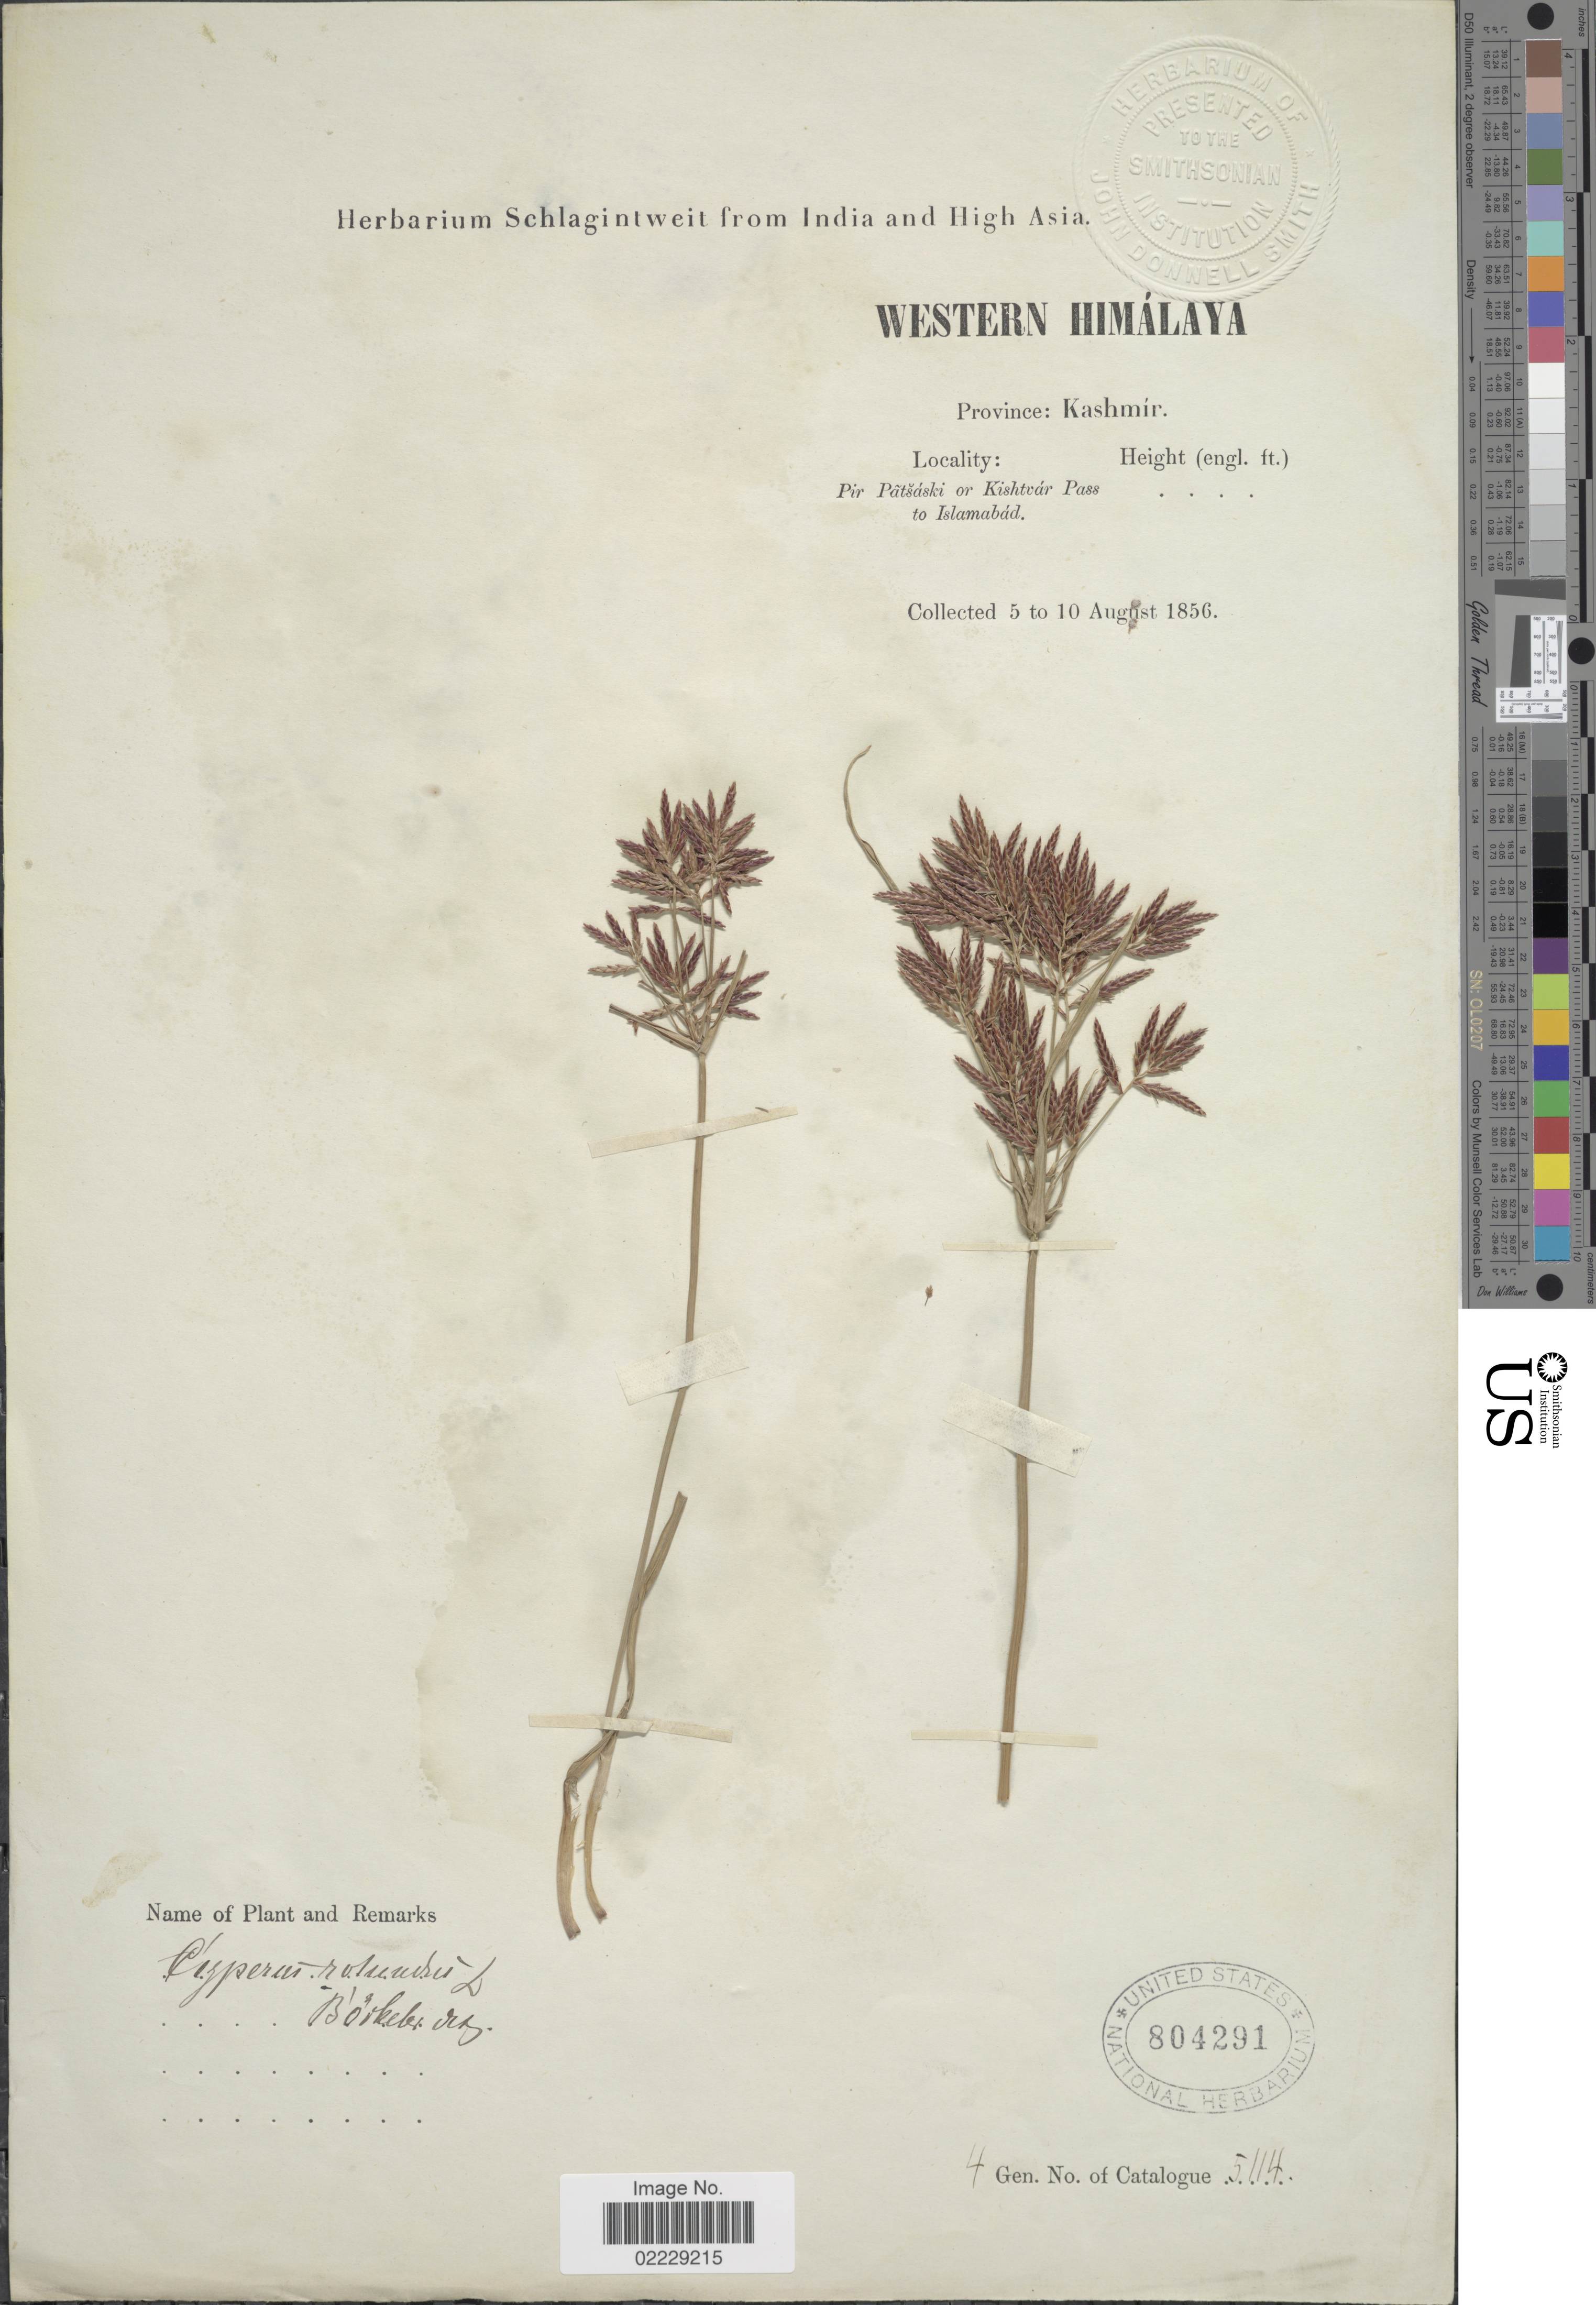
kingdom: Plantae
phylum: Tracheophyta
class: Liliopsida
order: Poales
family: Cyperaceae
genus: Cyperus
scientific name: Cyperus rotundus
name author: L.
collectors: ex herb. Schlagintweit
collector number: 4 Gen. No. of Catalogue 5114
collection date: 1856-08-05/1856-08-10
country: India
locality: Western Himalaya, Province: Kashmir, Pur Patsaki or Kishtvar Pass to Islamabad.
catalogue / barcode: US 804291